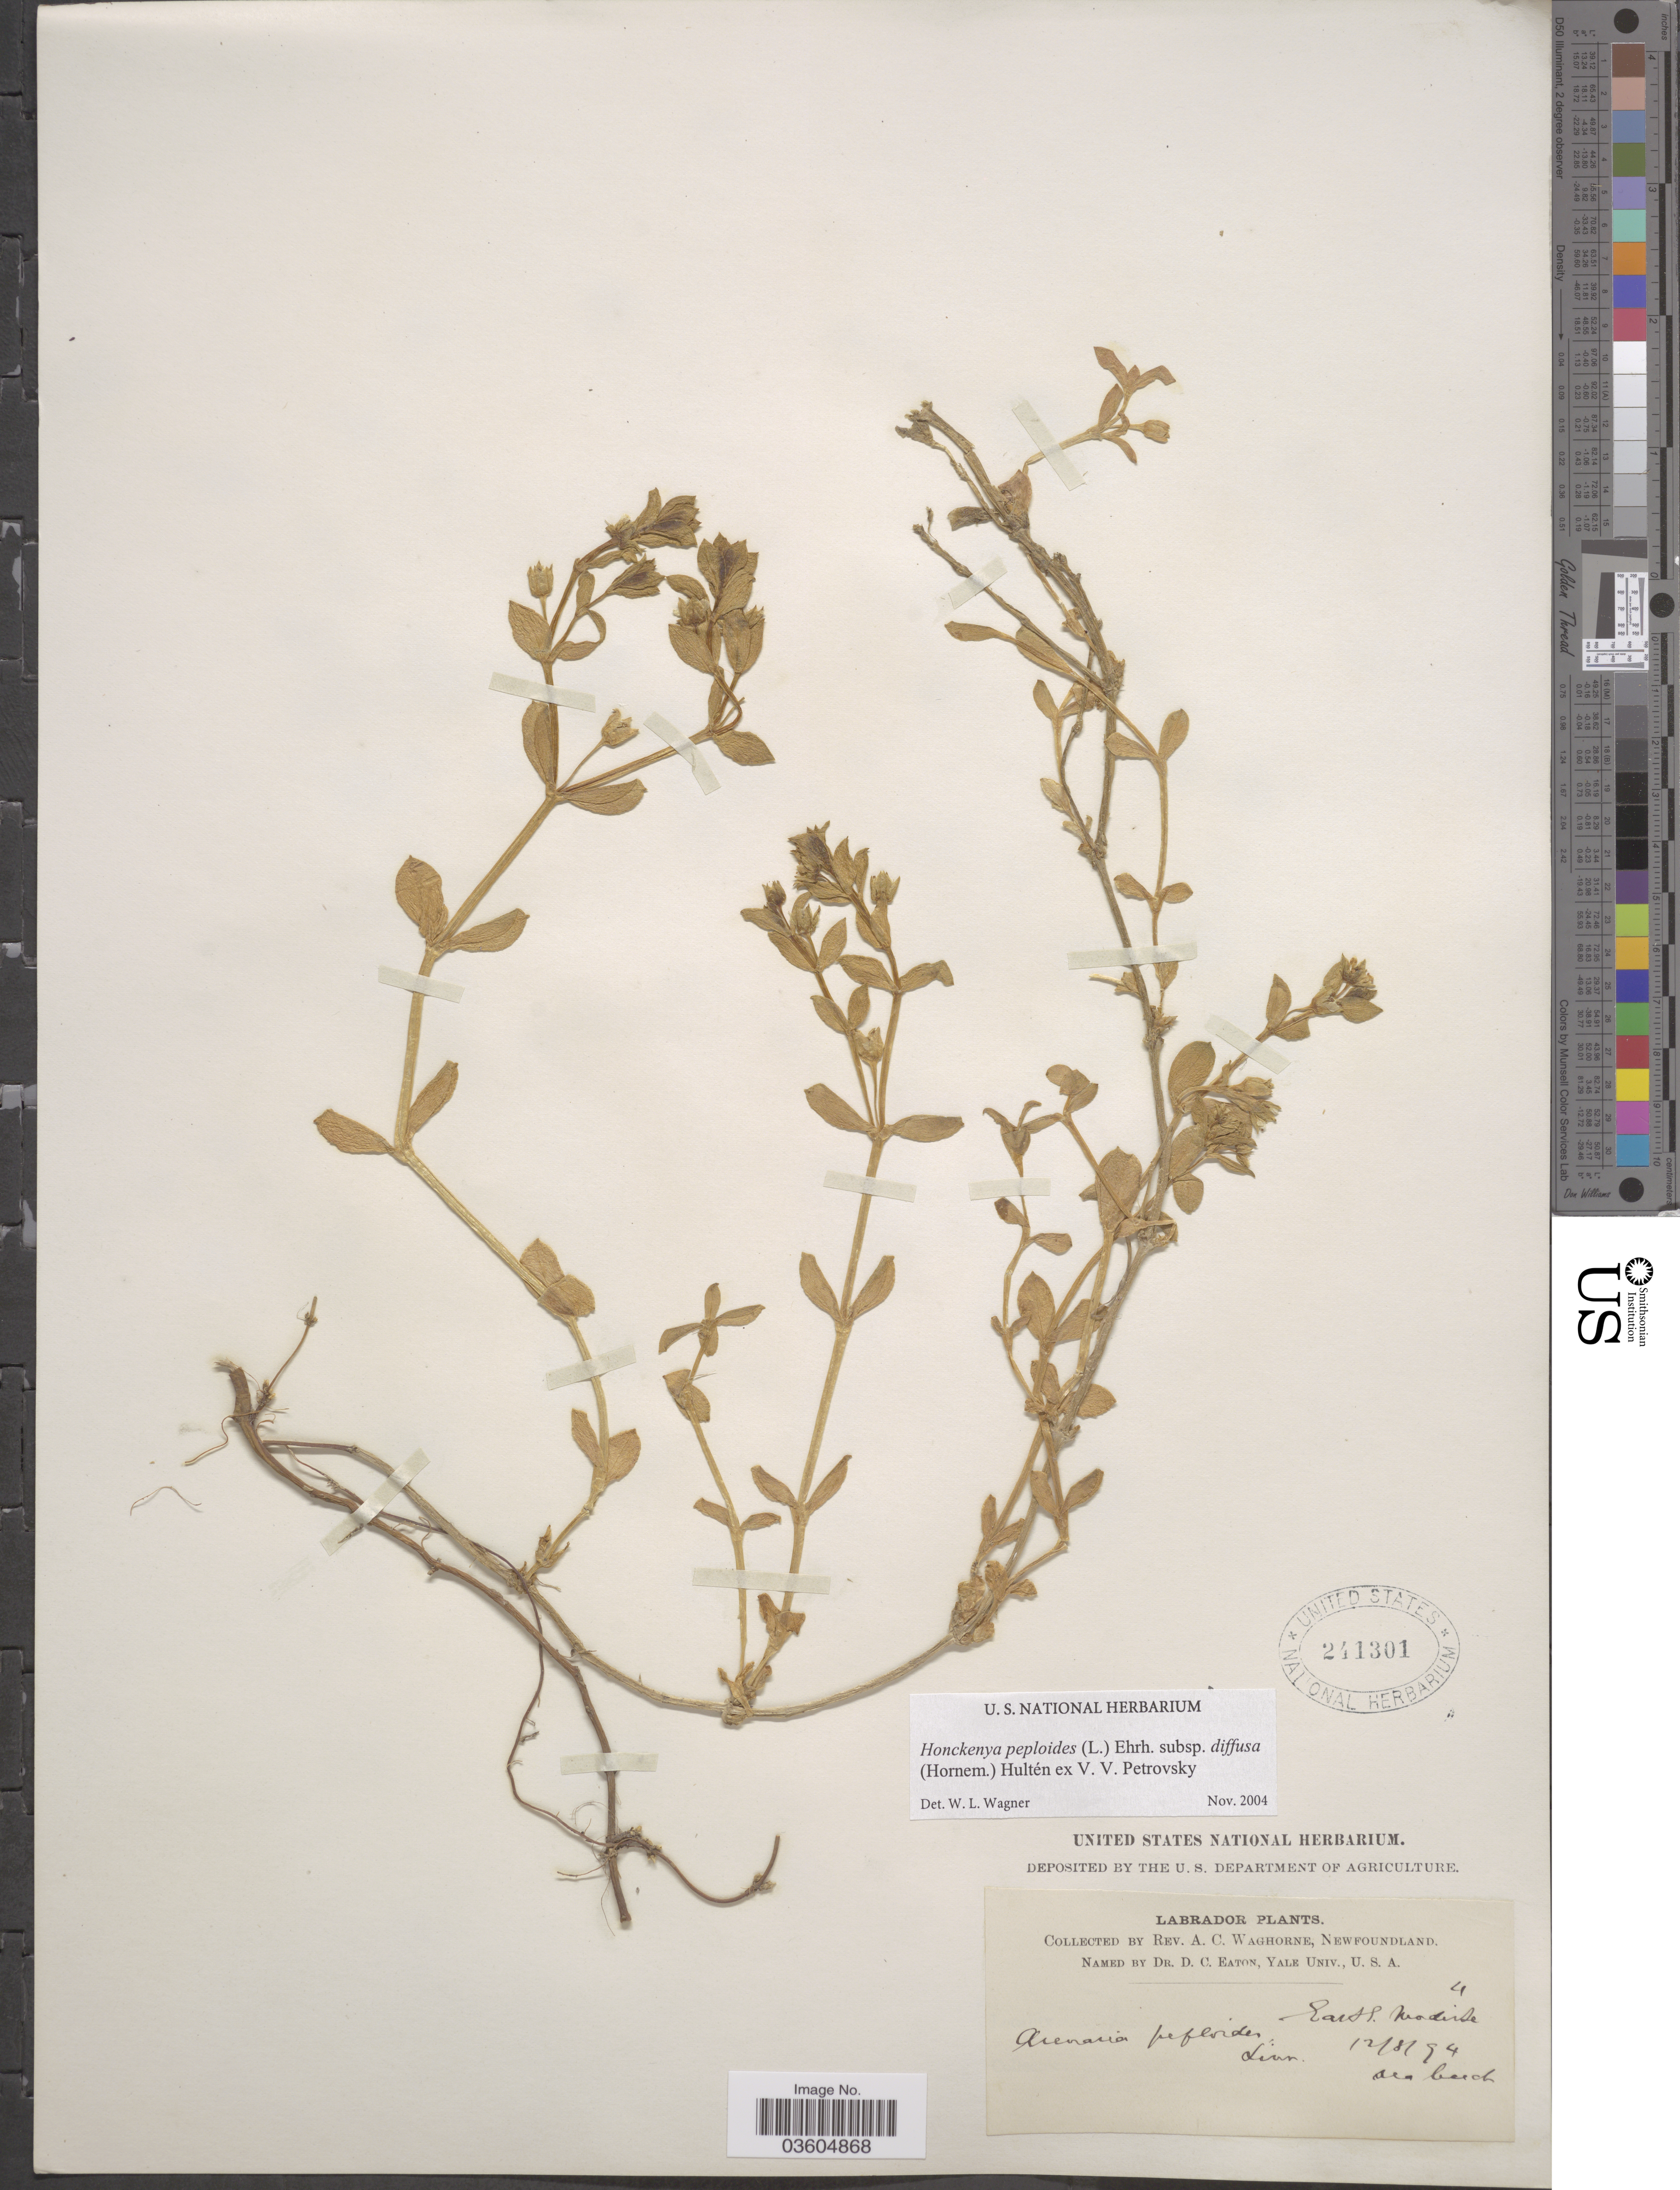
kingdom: Plantae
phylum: Tracheophyta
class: Magnoliopsida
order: Caryophyllales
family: Caryophyllaceae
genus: Honckenya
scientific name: Honckenya peploides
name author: (L.) Ehrh.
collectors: A. Waghorne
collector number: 4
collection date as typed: Transcribed d/m/y: 12/8/94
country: Canada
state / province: Newfoundland and Labrador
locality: East S. Modeste.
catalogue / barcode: US 241301